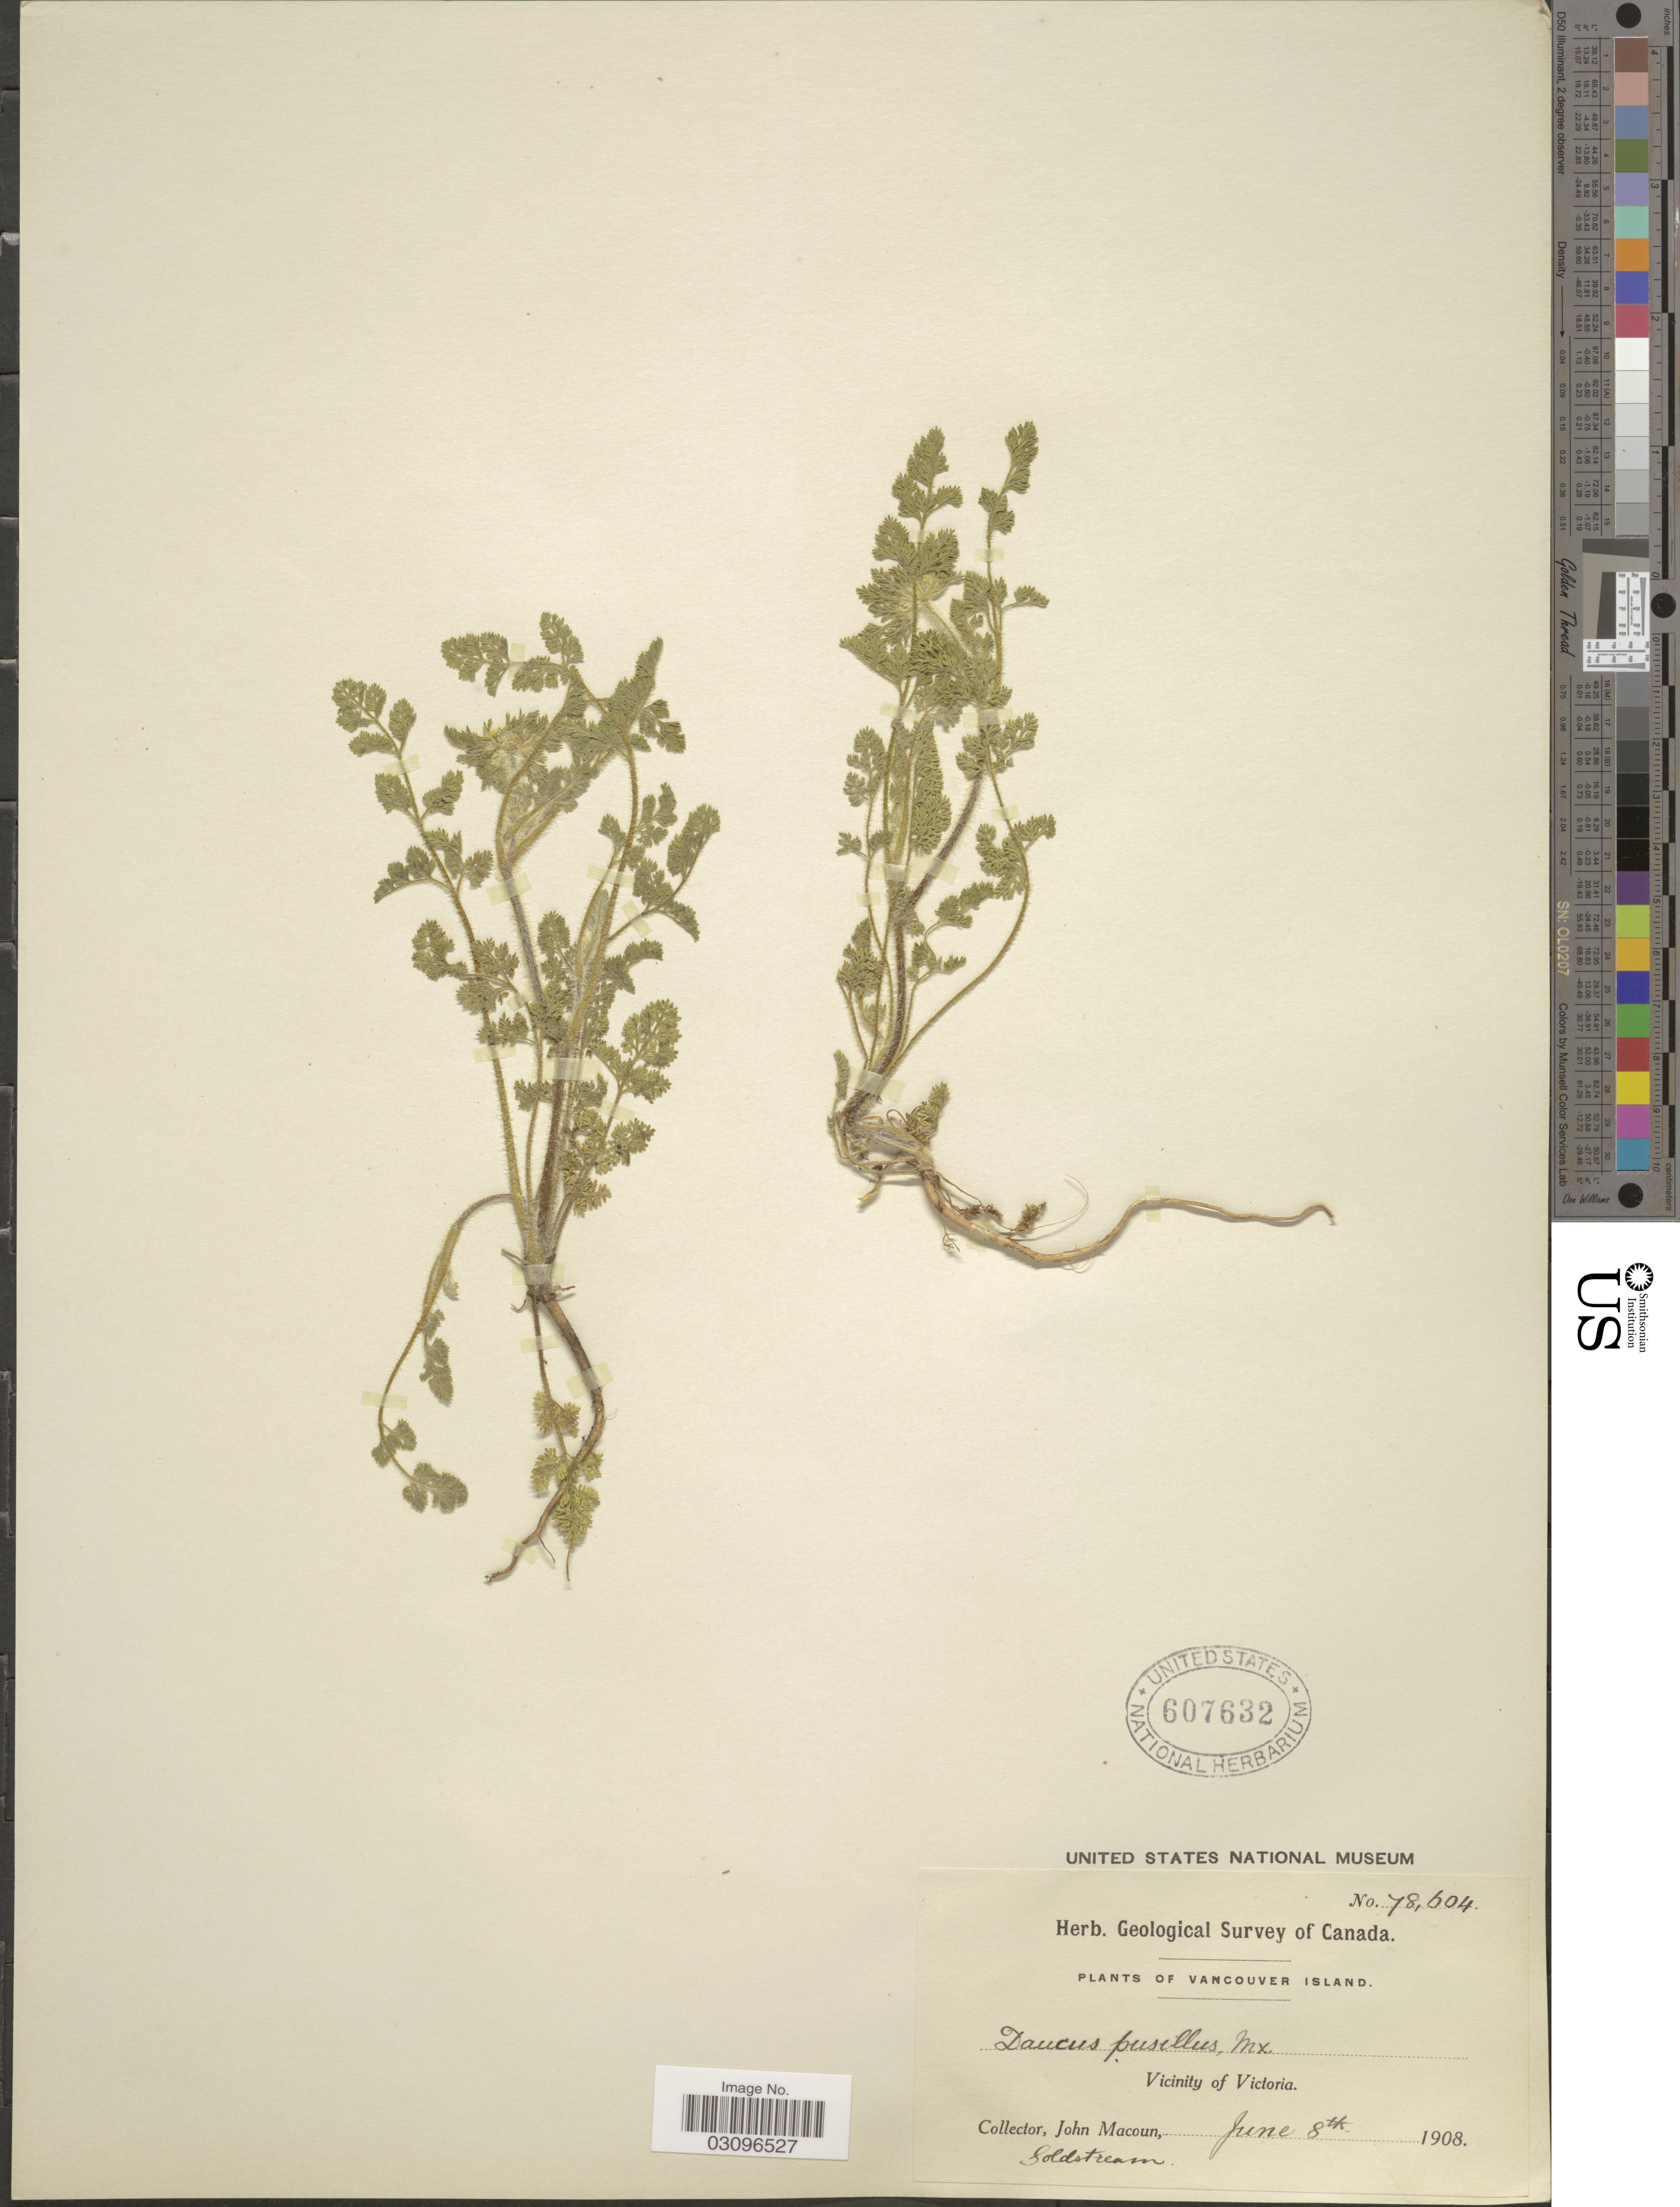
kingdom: Plantae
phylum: Tracheophyta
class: Magnoliopsida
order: Apiales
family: Apiaceae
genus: Daucus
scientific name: Daucus pusillus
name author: Michx.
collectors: J. Macoun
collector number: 78604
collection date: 1908-06-08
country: Canada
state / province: British Columbia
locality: Vancouver Island. Vicinity of Victoria. Goldstream.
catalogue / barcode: US 607632